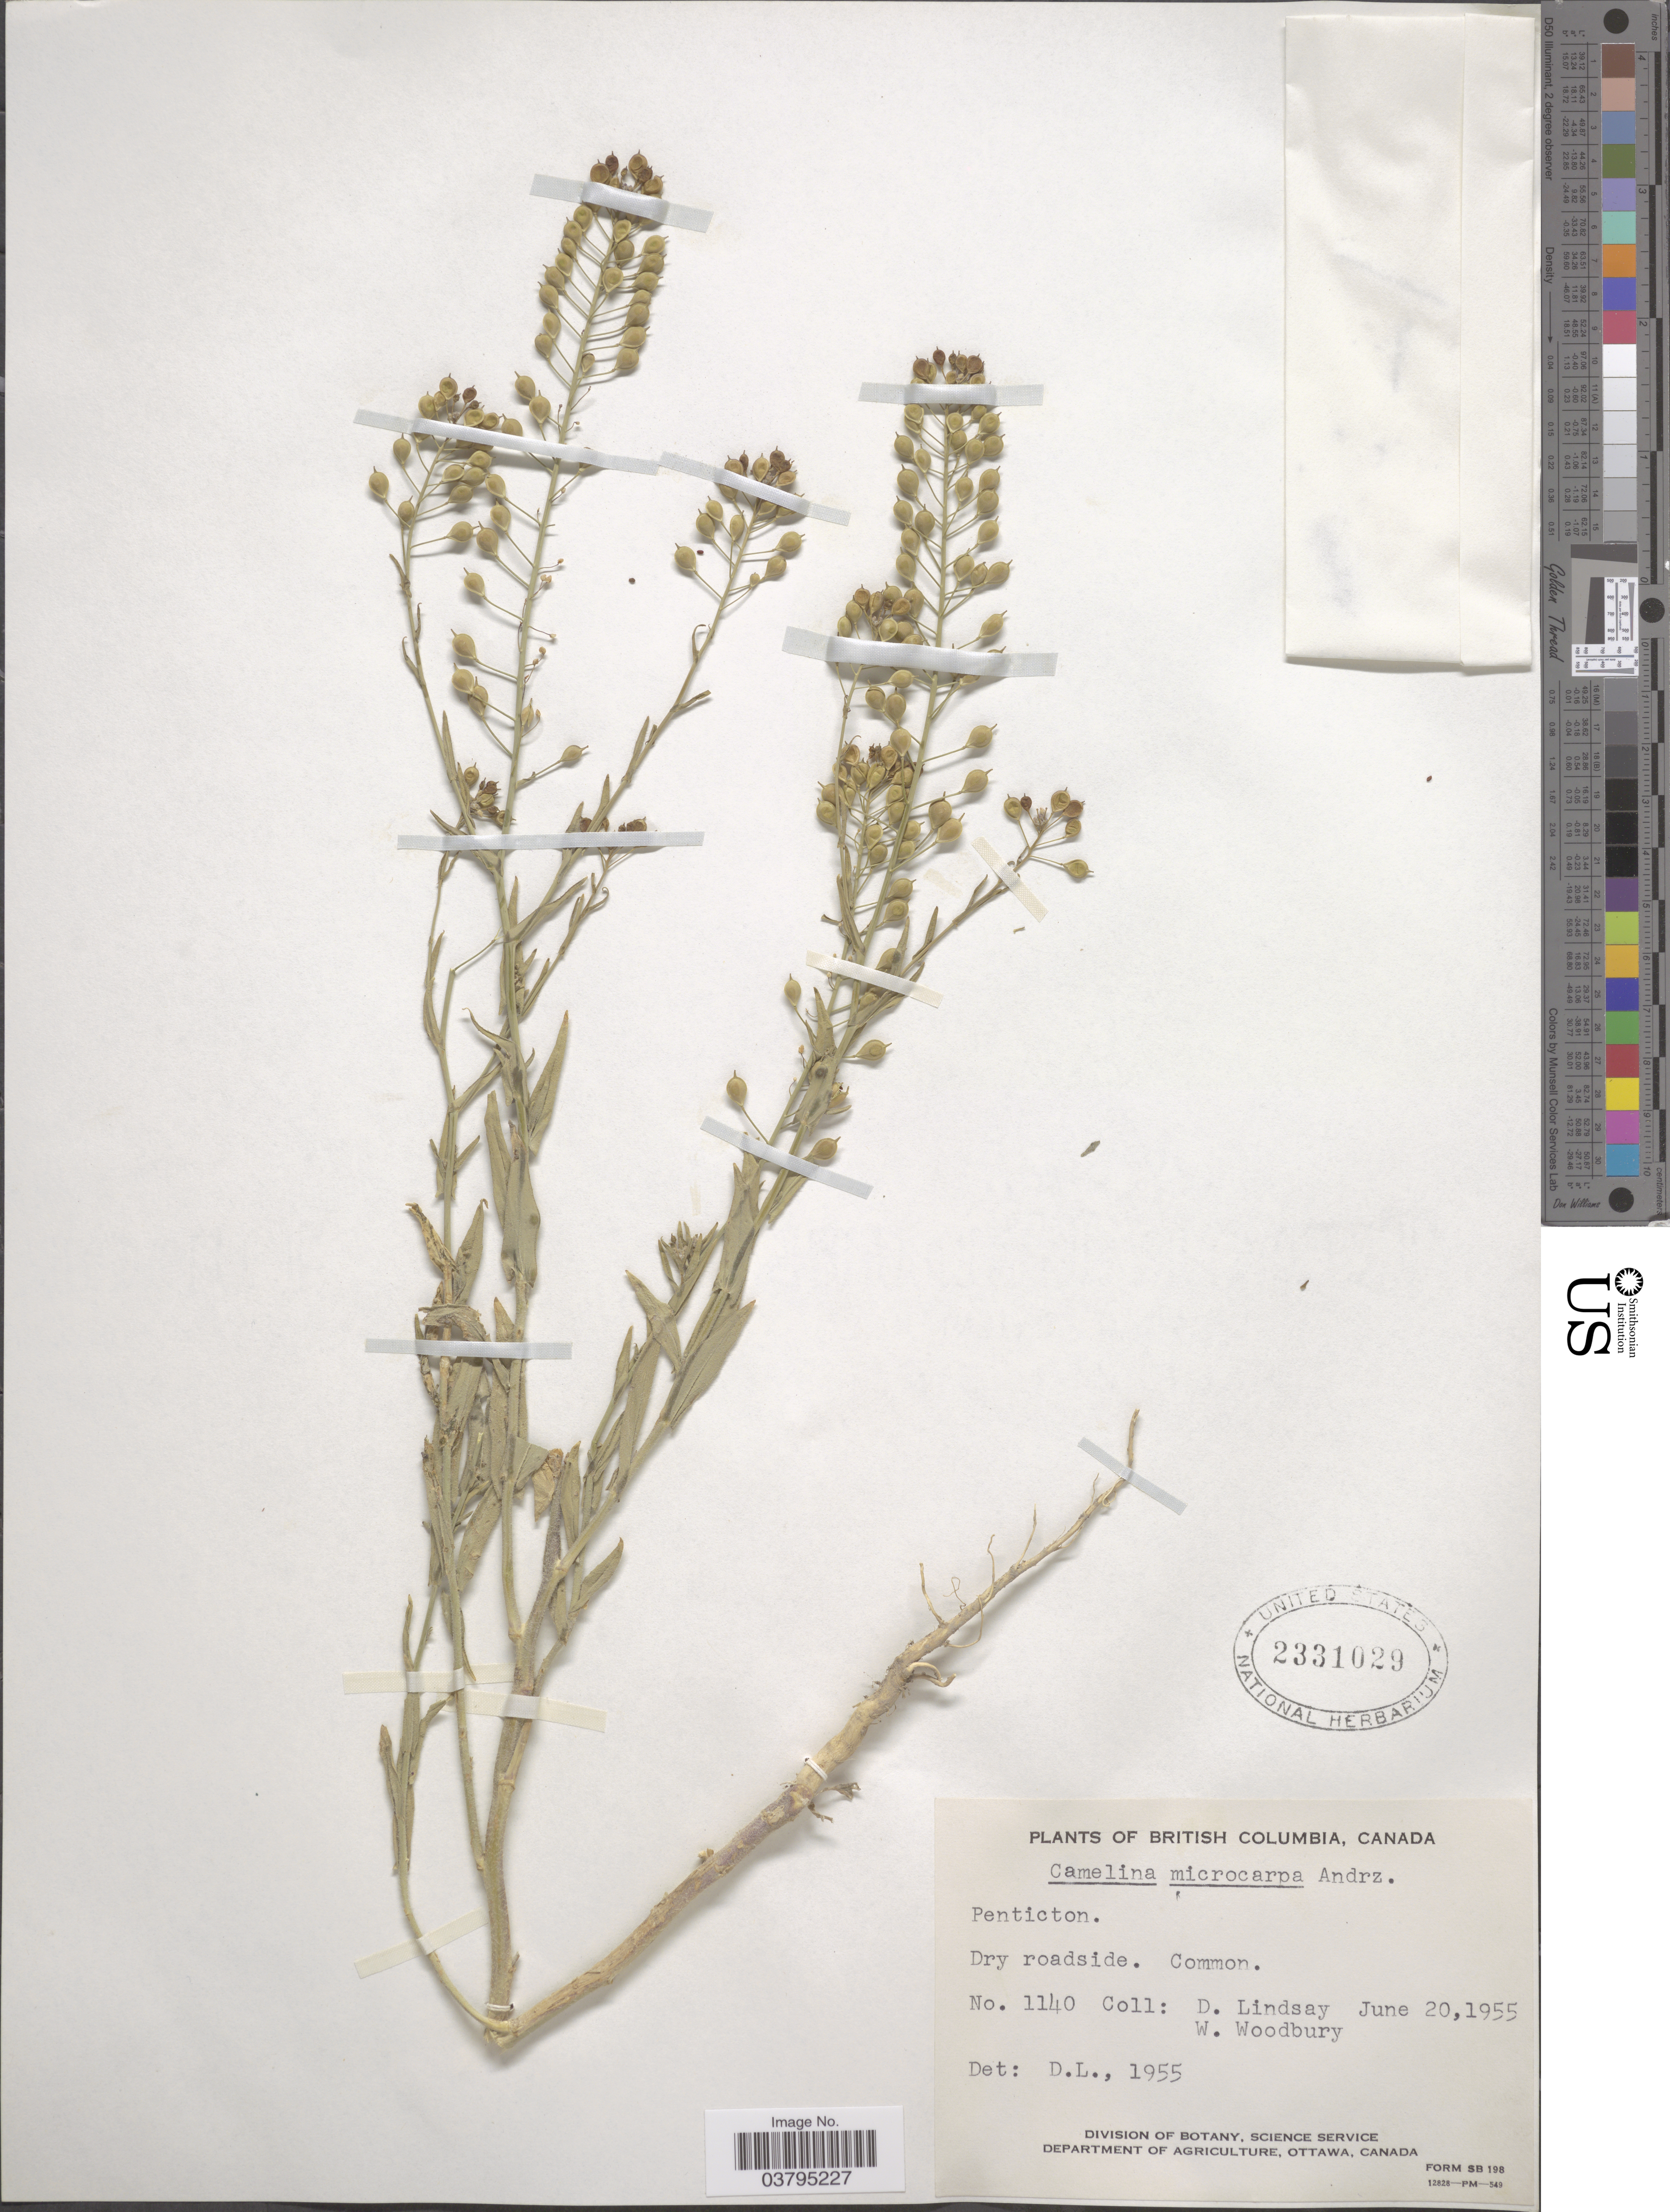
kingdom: Plantae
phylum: Tracheophyta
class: Magnoliopsida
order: Brassicales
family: Brassicaceae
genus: Camelina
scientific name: Camelina microcarpa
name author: DC.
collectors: D. Lindsay & W. Woodbury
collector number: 1140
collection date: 1955-06-20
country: Canada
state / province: British Columbia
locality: Penticton. Dry roadside.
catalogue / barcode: US 2331029